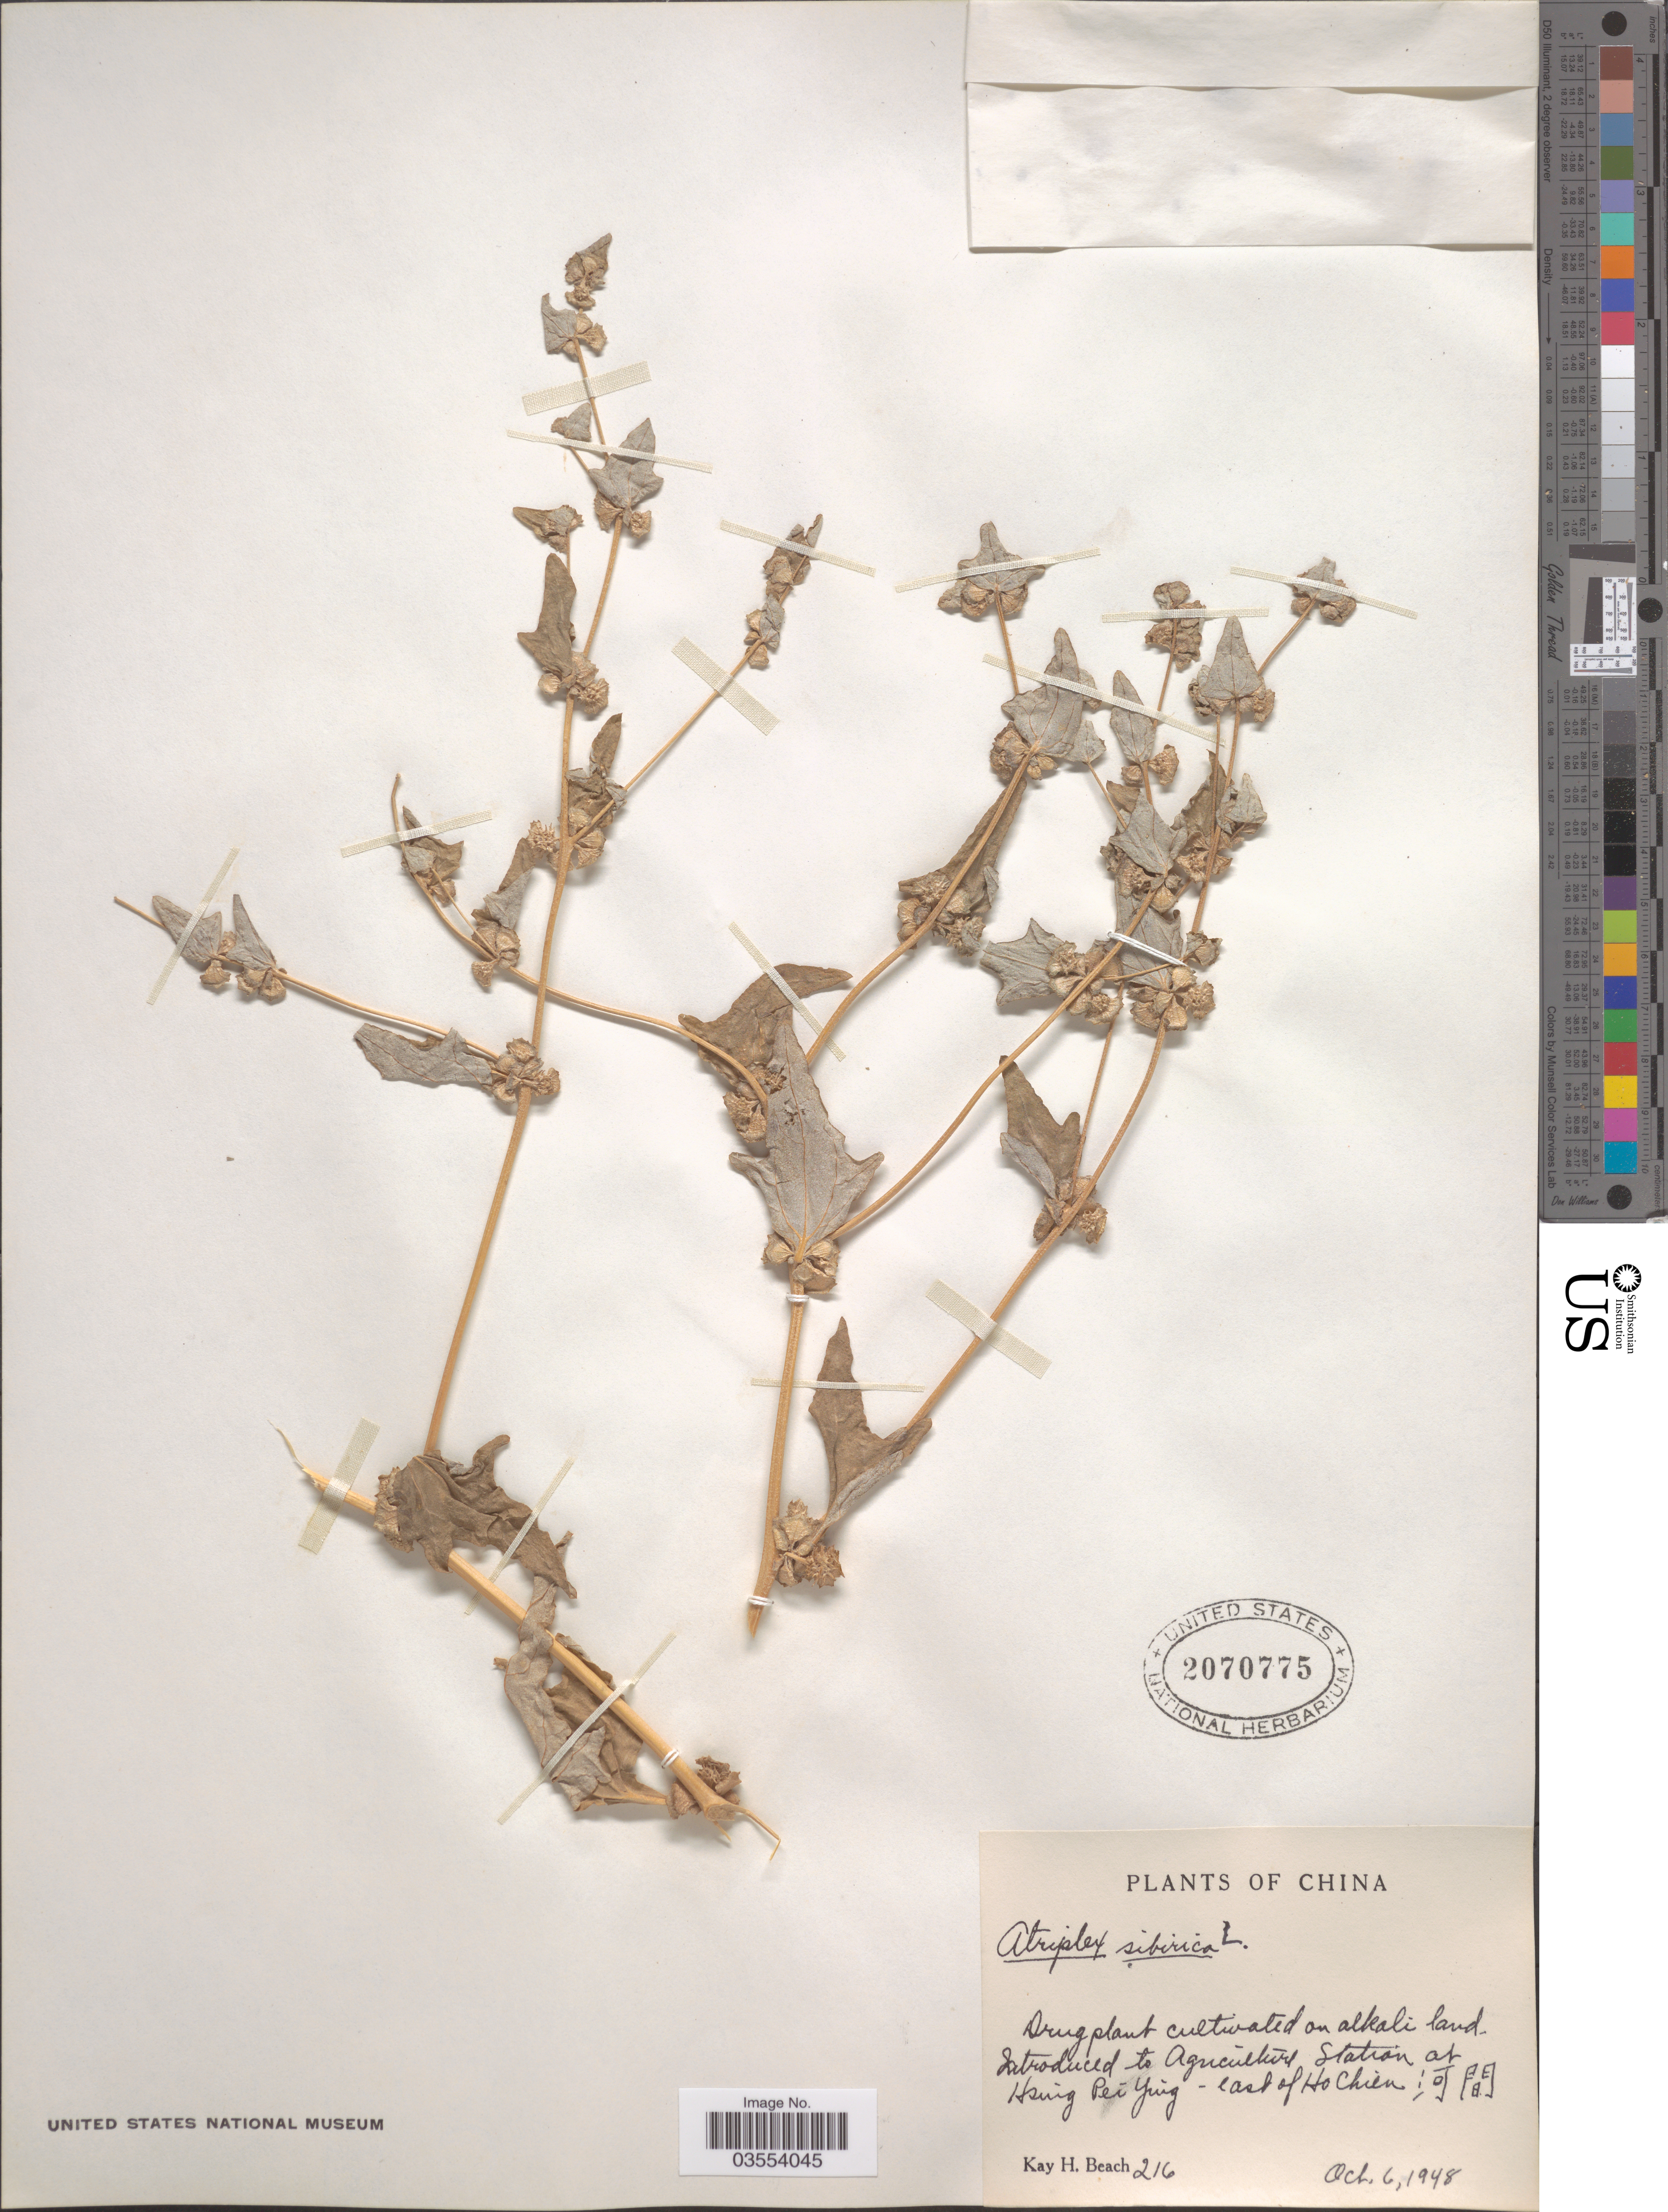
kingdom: Plantae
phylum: Tracheophyta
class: Magnoliopsida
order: Caryophyllales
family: Amaranthaceae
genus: Atriplex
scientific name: Atriplex sibirica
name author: L.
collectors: K. H. Beach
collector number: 216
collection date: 1948-10-06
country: China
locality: Agriculture Station at Hsuig [interpreted] Pei Ying - east of Ho Chien X. [unsure placement]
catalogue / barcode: US 2070775